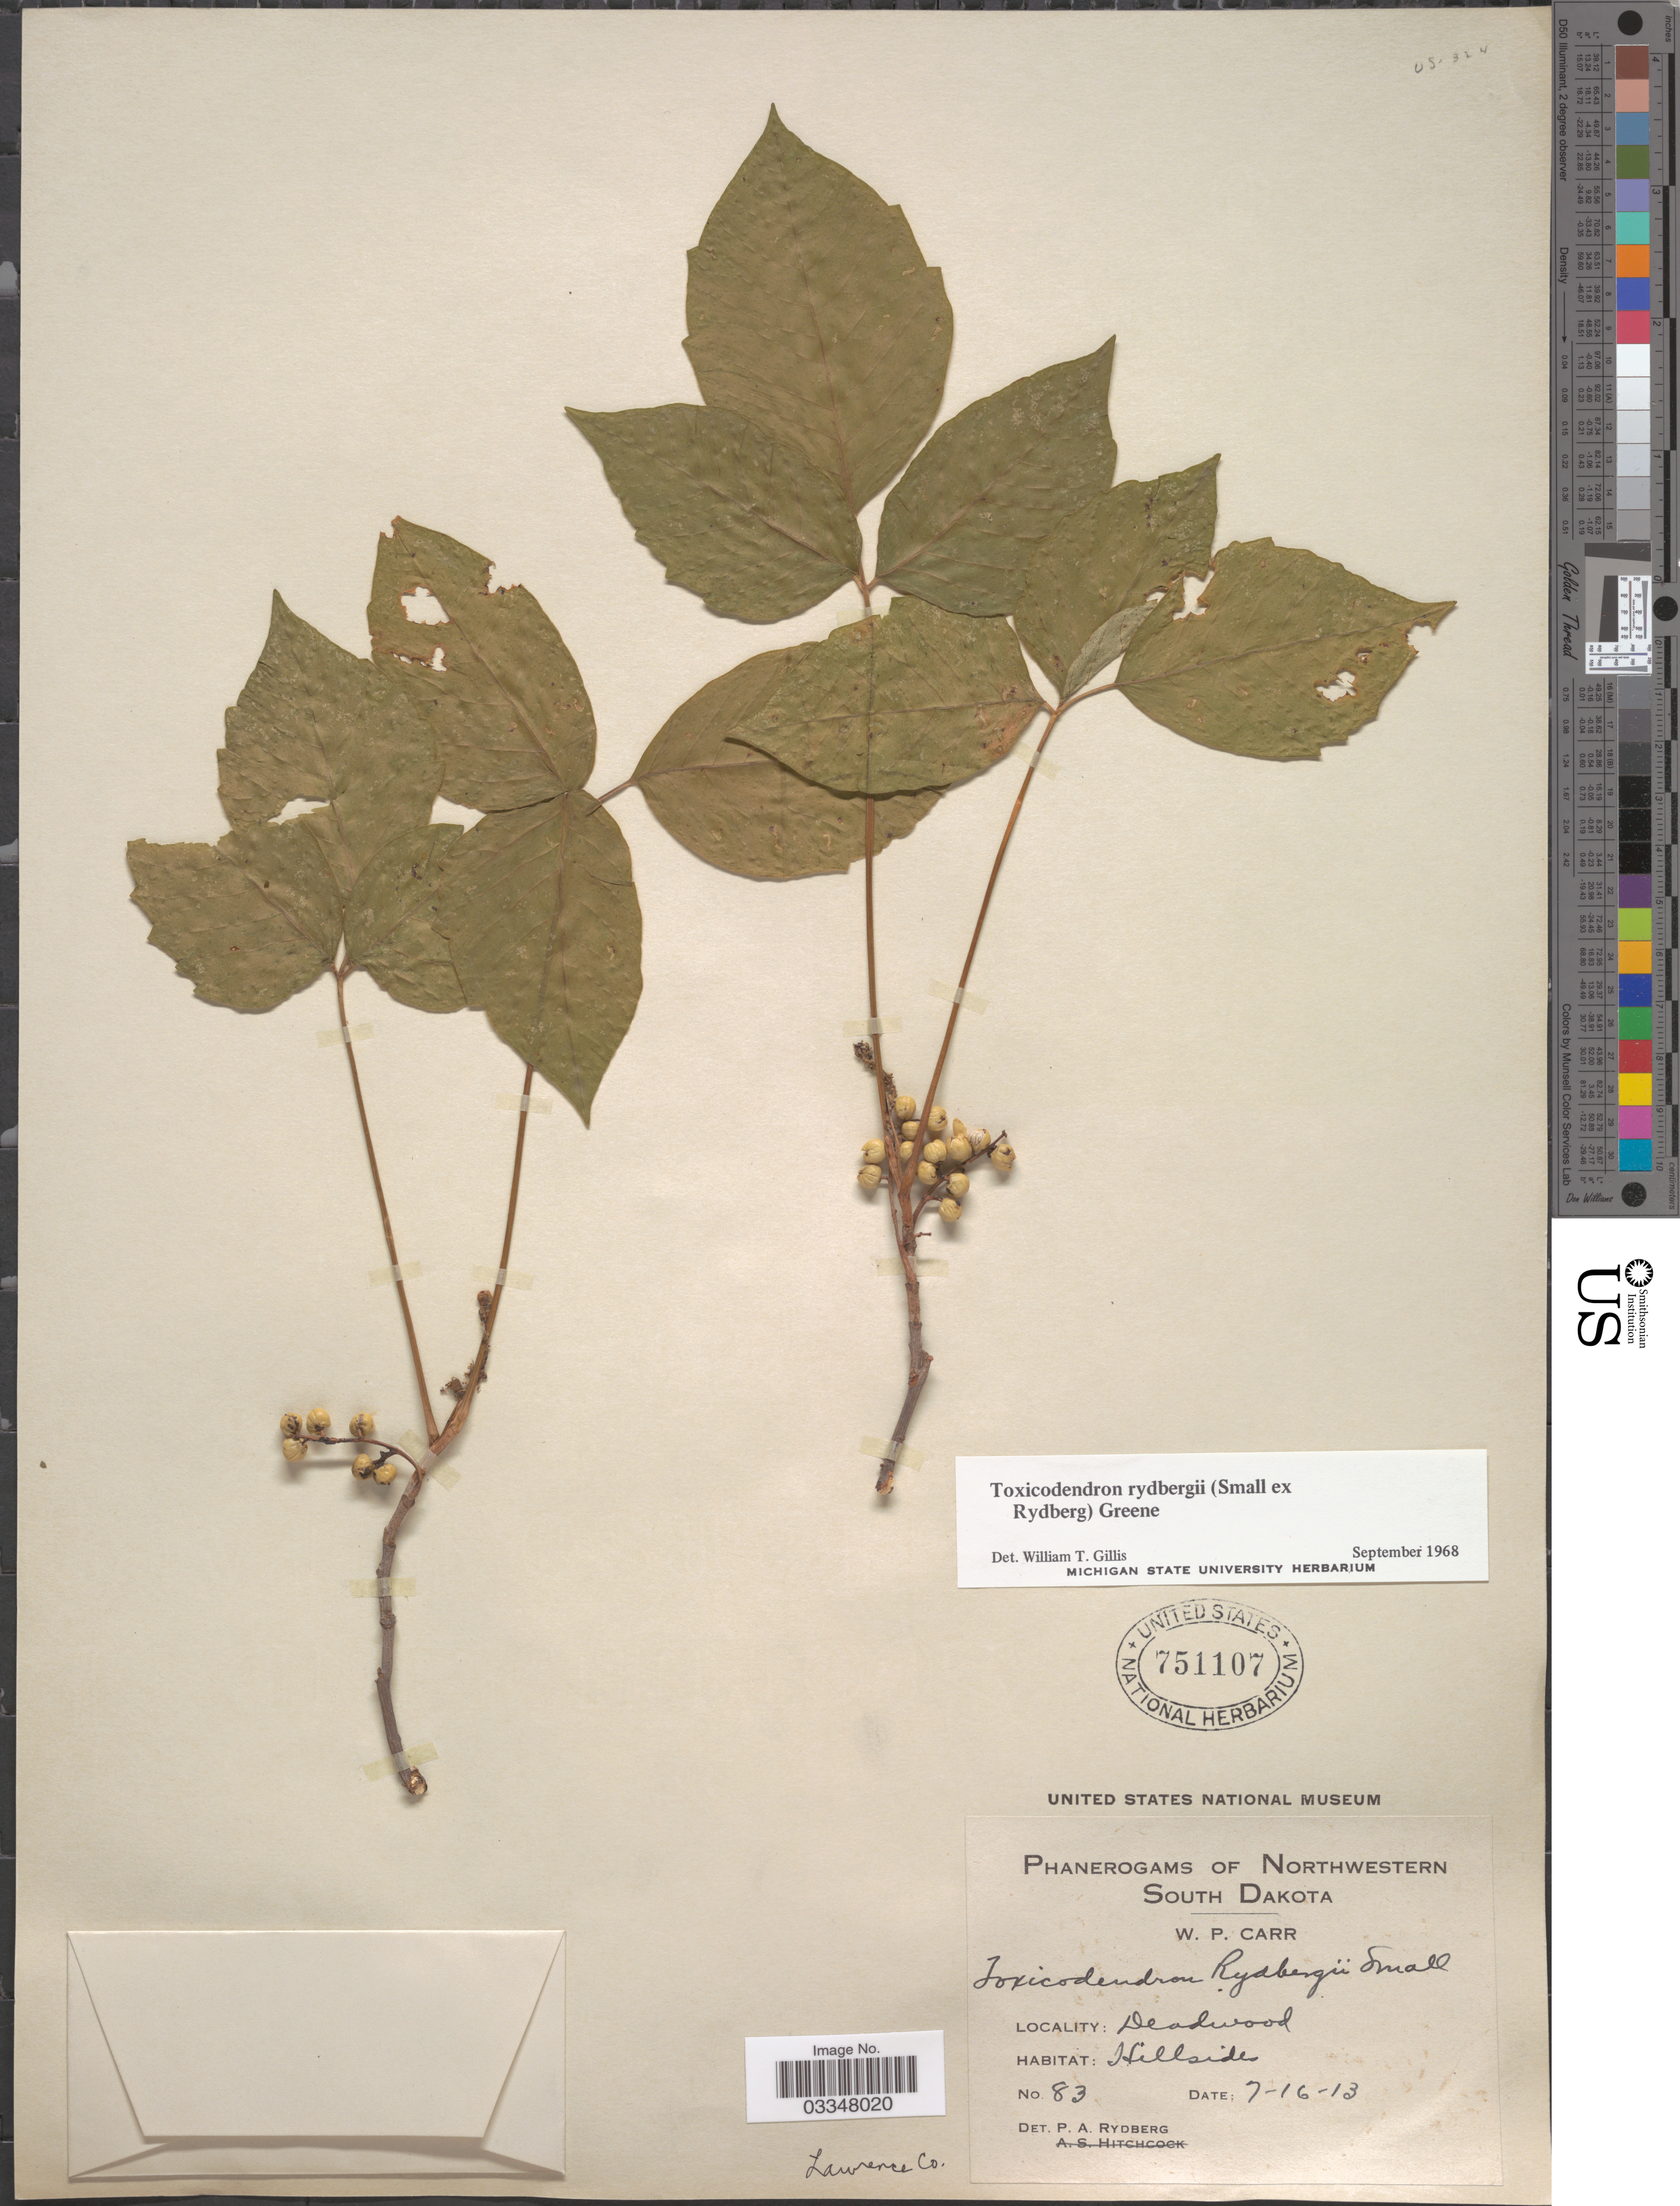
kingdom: Plantae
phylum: Tracheophyta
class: Magnoliopsida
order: Sapindales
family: Anacardiaceae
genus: Toxicodendron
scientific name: Toxicodendron radicans subsp. rydbergii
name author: (Small & Rydb.) Á. Löve & D. Löve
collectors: W. Carr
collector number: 83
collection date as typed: Transcribed d/m/y: 16/7/13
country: United States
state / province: South Dakota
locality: Northwestern South Dakota. Deadwood. Lawrence Co.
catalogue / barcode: US 751107